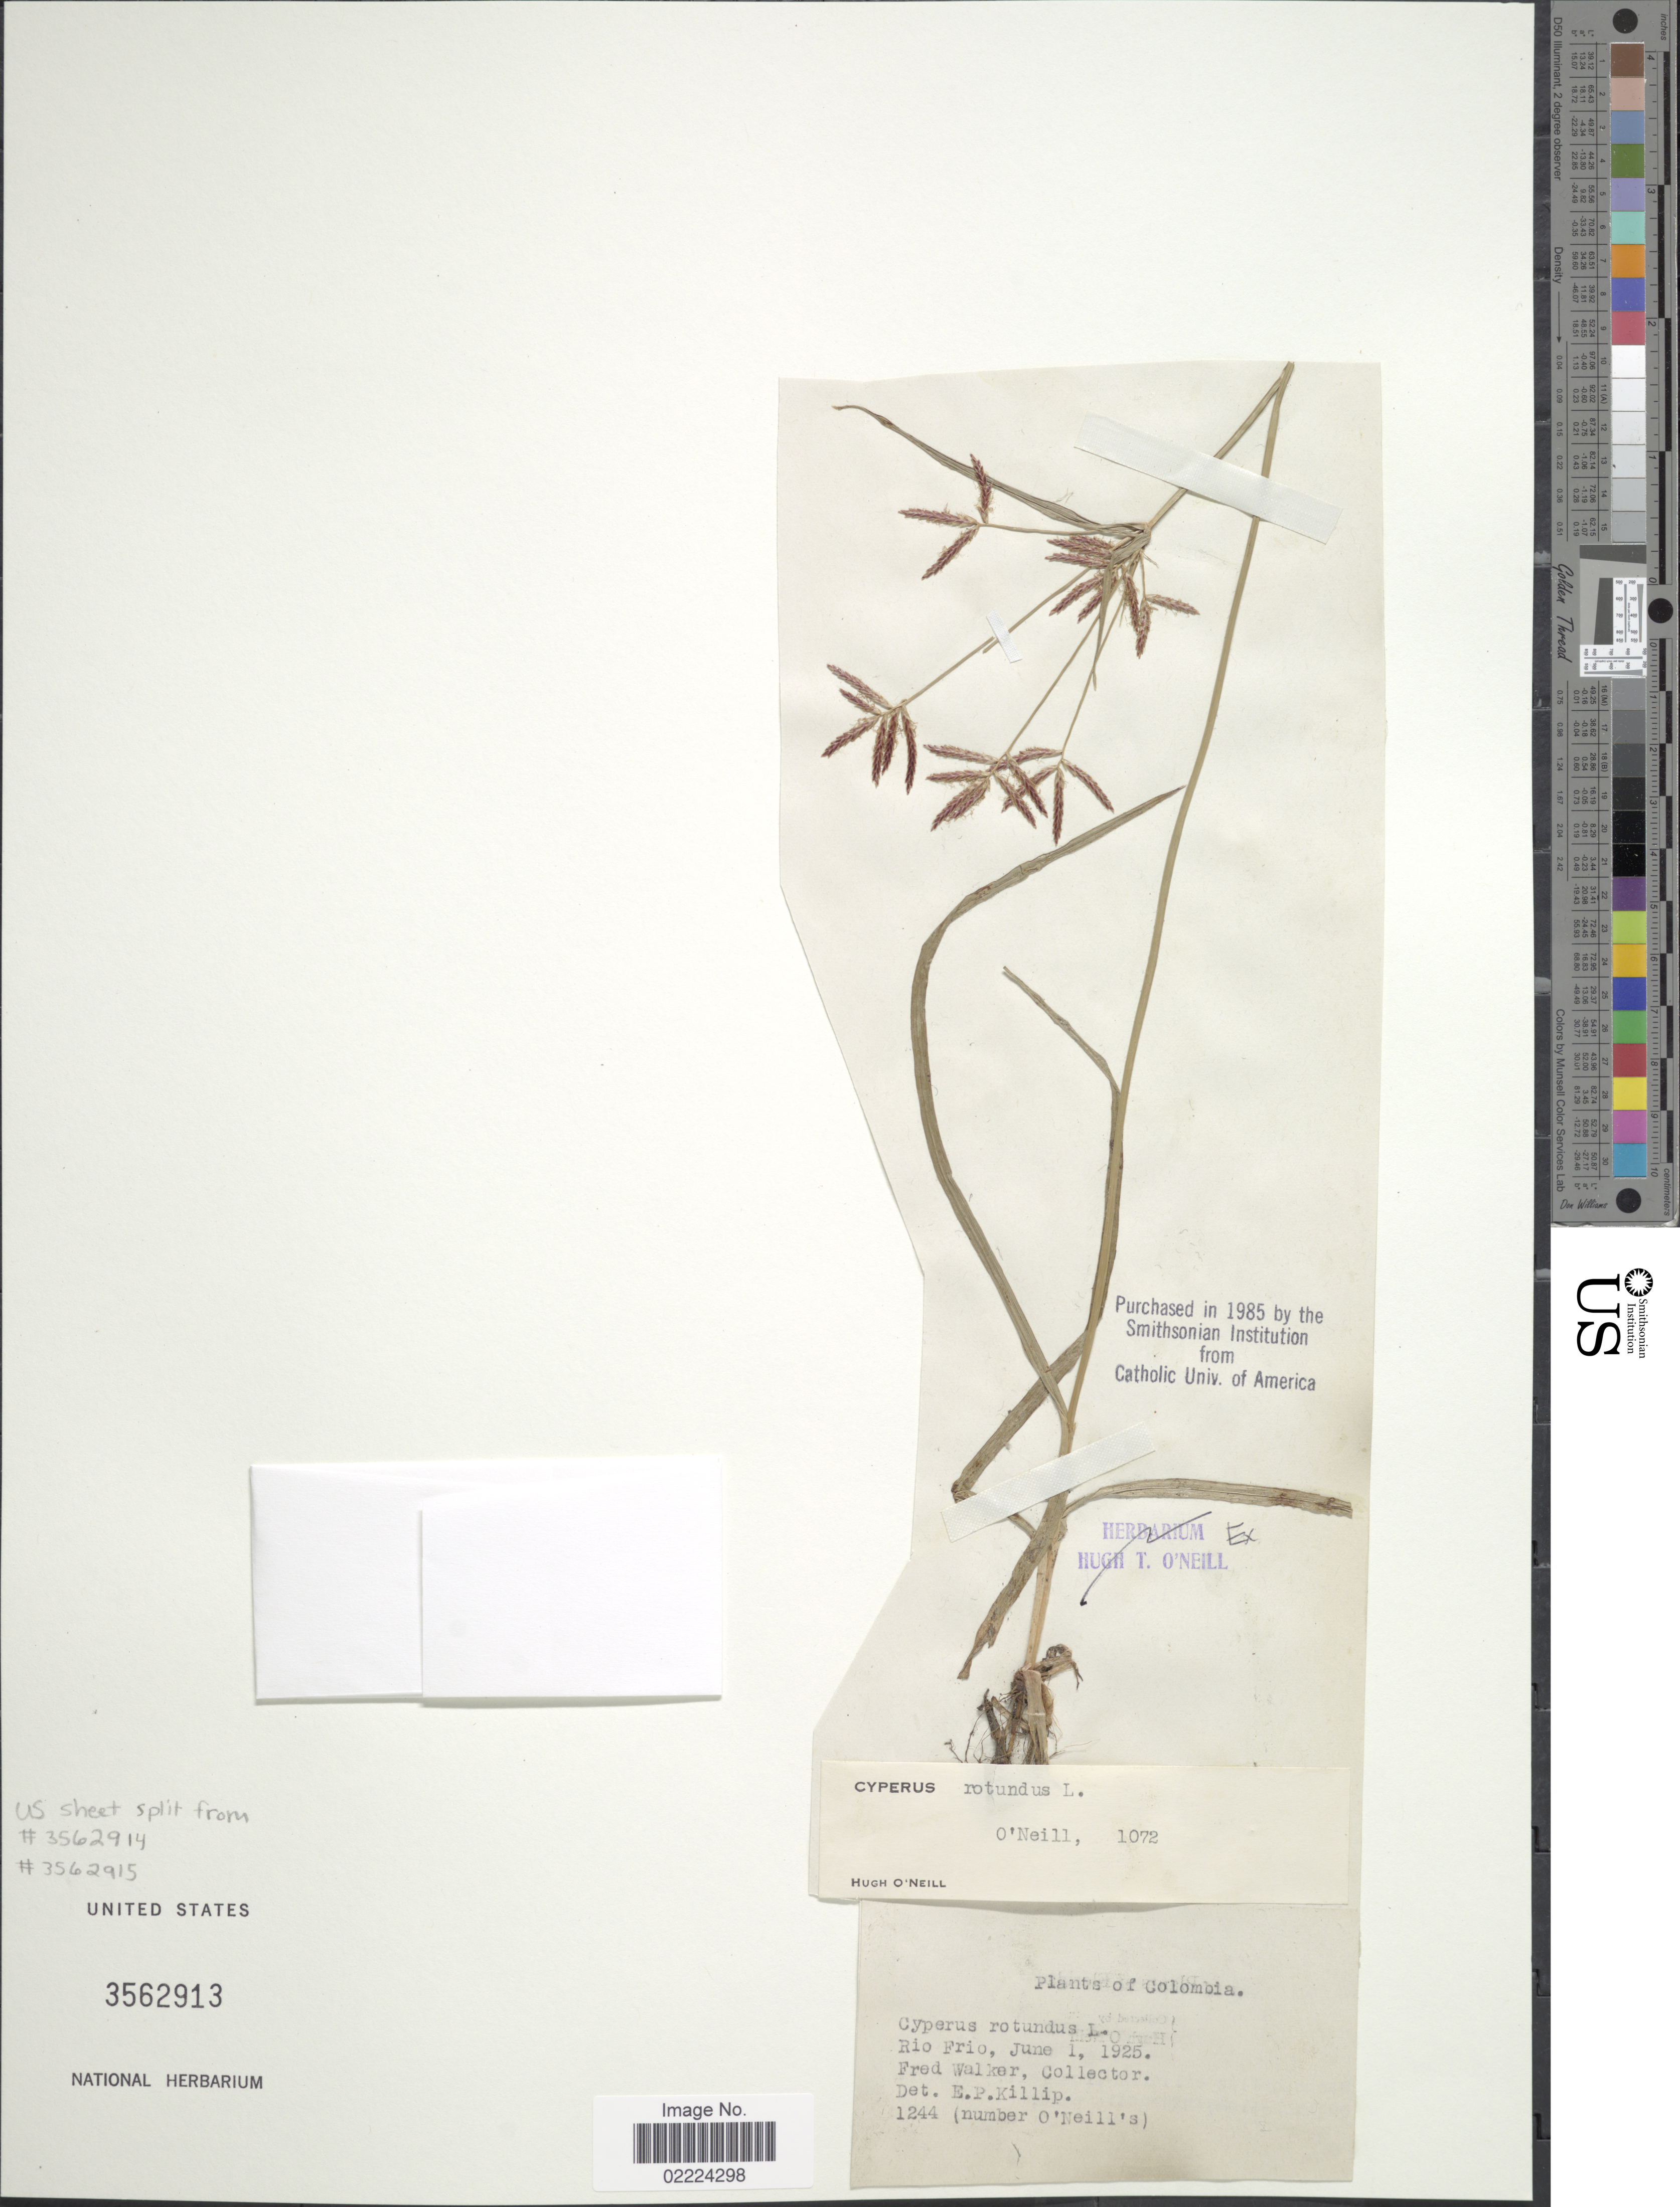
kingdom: Plantae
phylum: Tracheophyta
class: Liliopsida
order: Poales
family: Cyperaceae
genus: Cyperus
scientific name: Cyperus rotundus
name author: L.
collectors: F. Walker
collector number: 1244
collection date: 1925-06-01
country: Colombia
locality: Rio Frio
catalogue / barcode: US 3562913